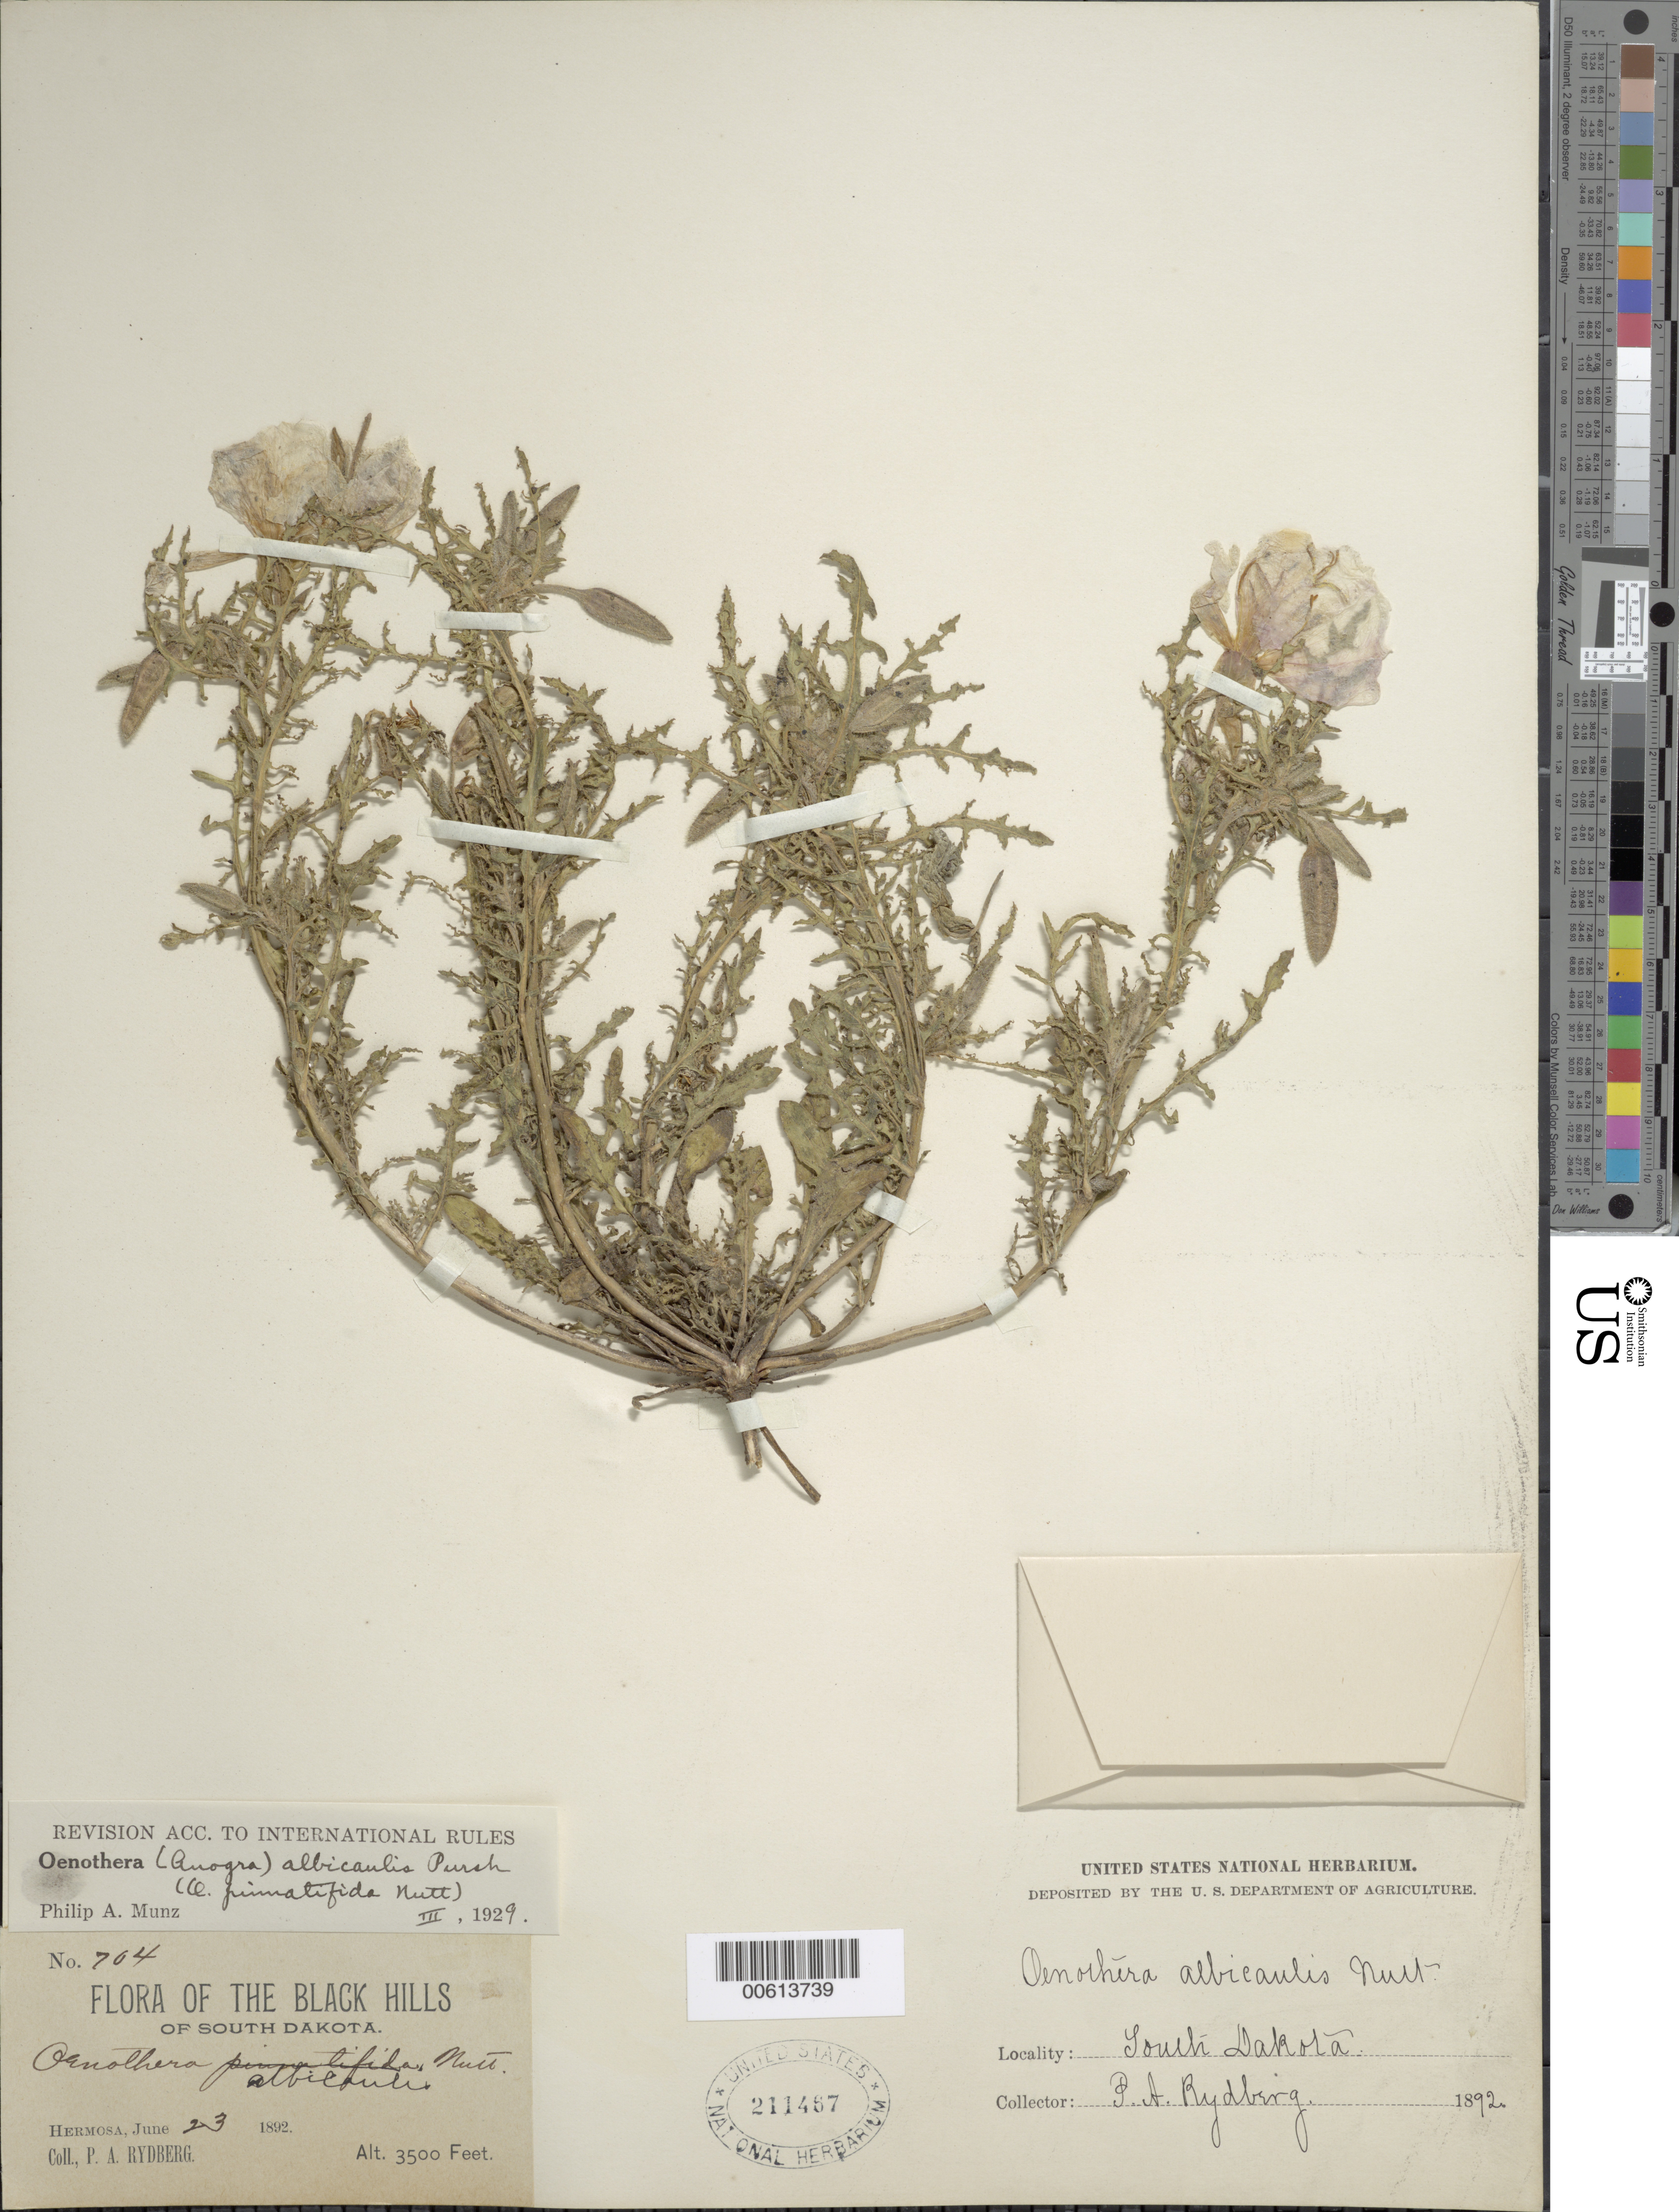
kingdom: Plantae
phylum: Tracheophyta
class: Magnoliopsida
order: Myrtales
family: Onagraceae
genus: Oenothera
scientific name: Oenothera albicaulis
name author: Pursh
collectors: P. A. Rydberg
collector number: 704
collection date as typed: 23 Jun 1892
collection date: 1892-06-23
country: United States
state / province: South Dakota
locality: Hermosa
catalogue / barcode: US 211467